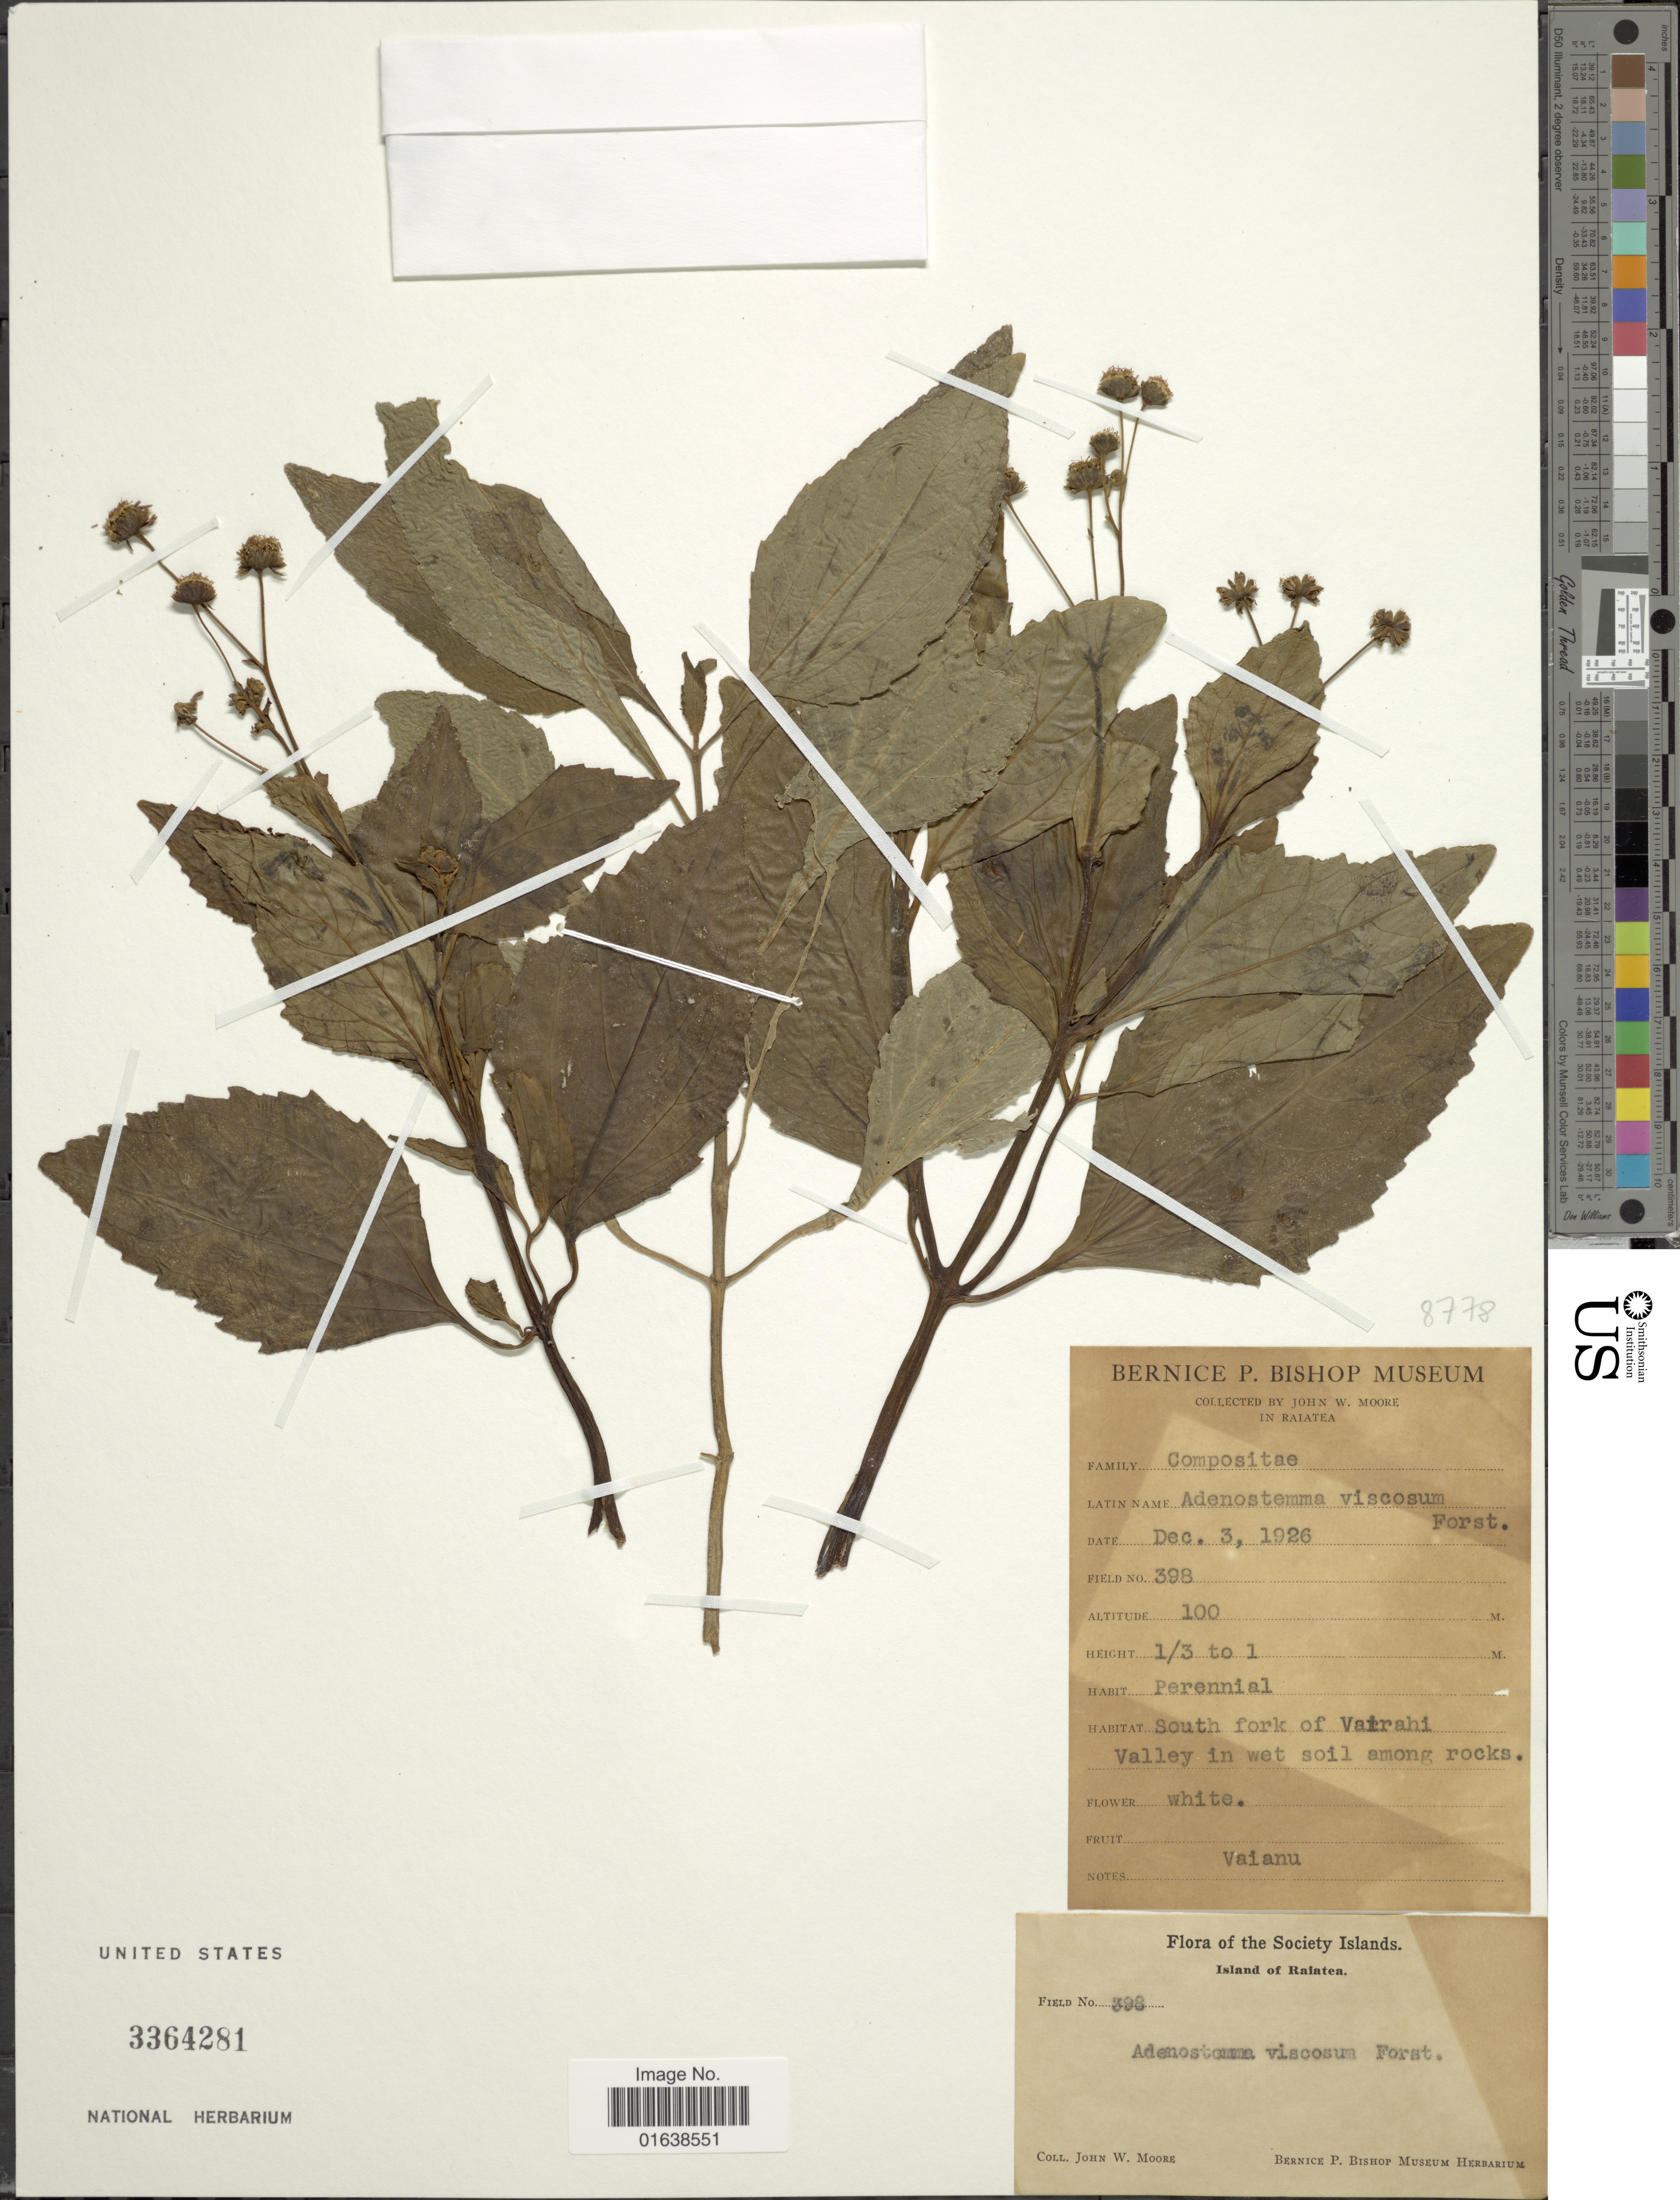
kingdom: Plantae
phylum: Tracheophyta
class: Magnoliopsida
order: Asterales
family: Asteraceae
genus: Adenostemma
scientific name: Adenostemma viscosum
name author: J.R. Forst. & G. Forst.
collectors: J. Moore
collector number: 398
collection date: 1926-12-03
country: French Polynesia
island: Raiatea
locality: The Society Islands. Island of Raiatea. South fork of Vairahi. Valley in wet soil among rocks.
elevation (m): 100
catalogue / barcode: US 3364281